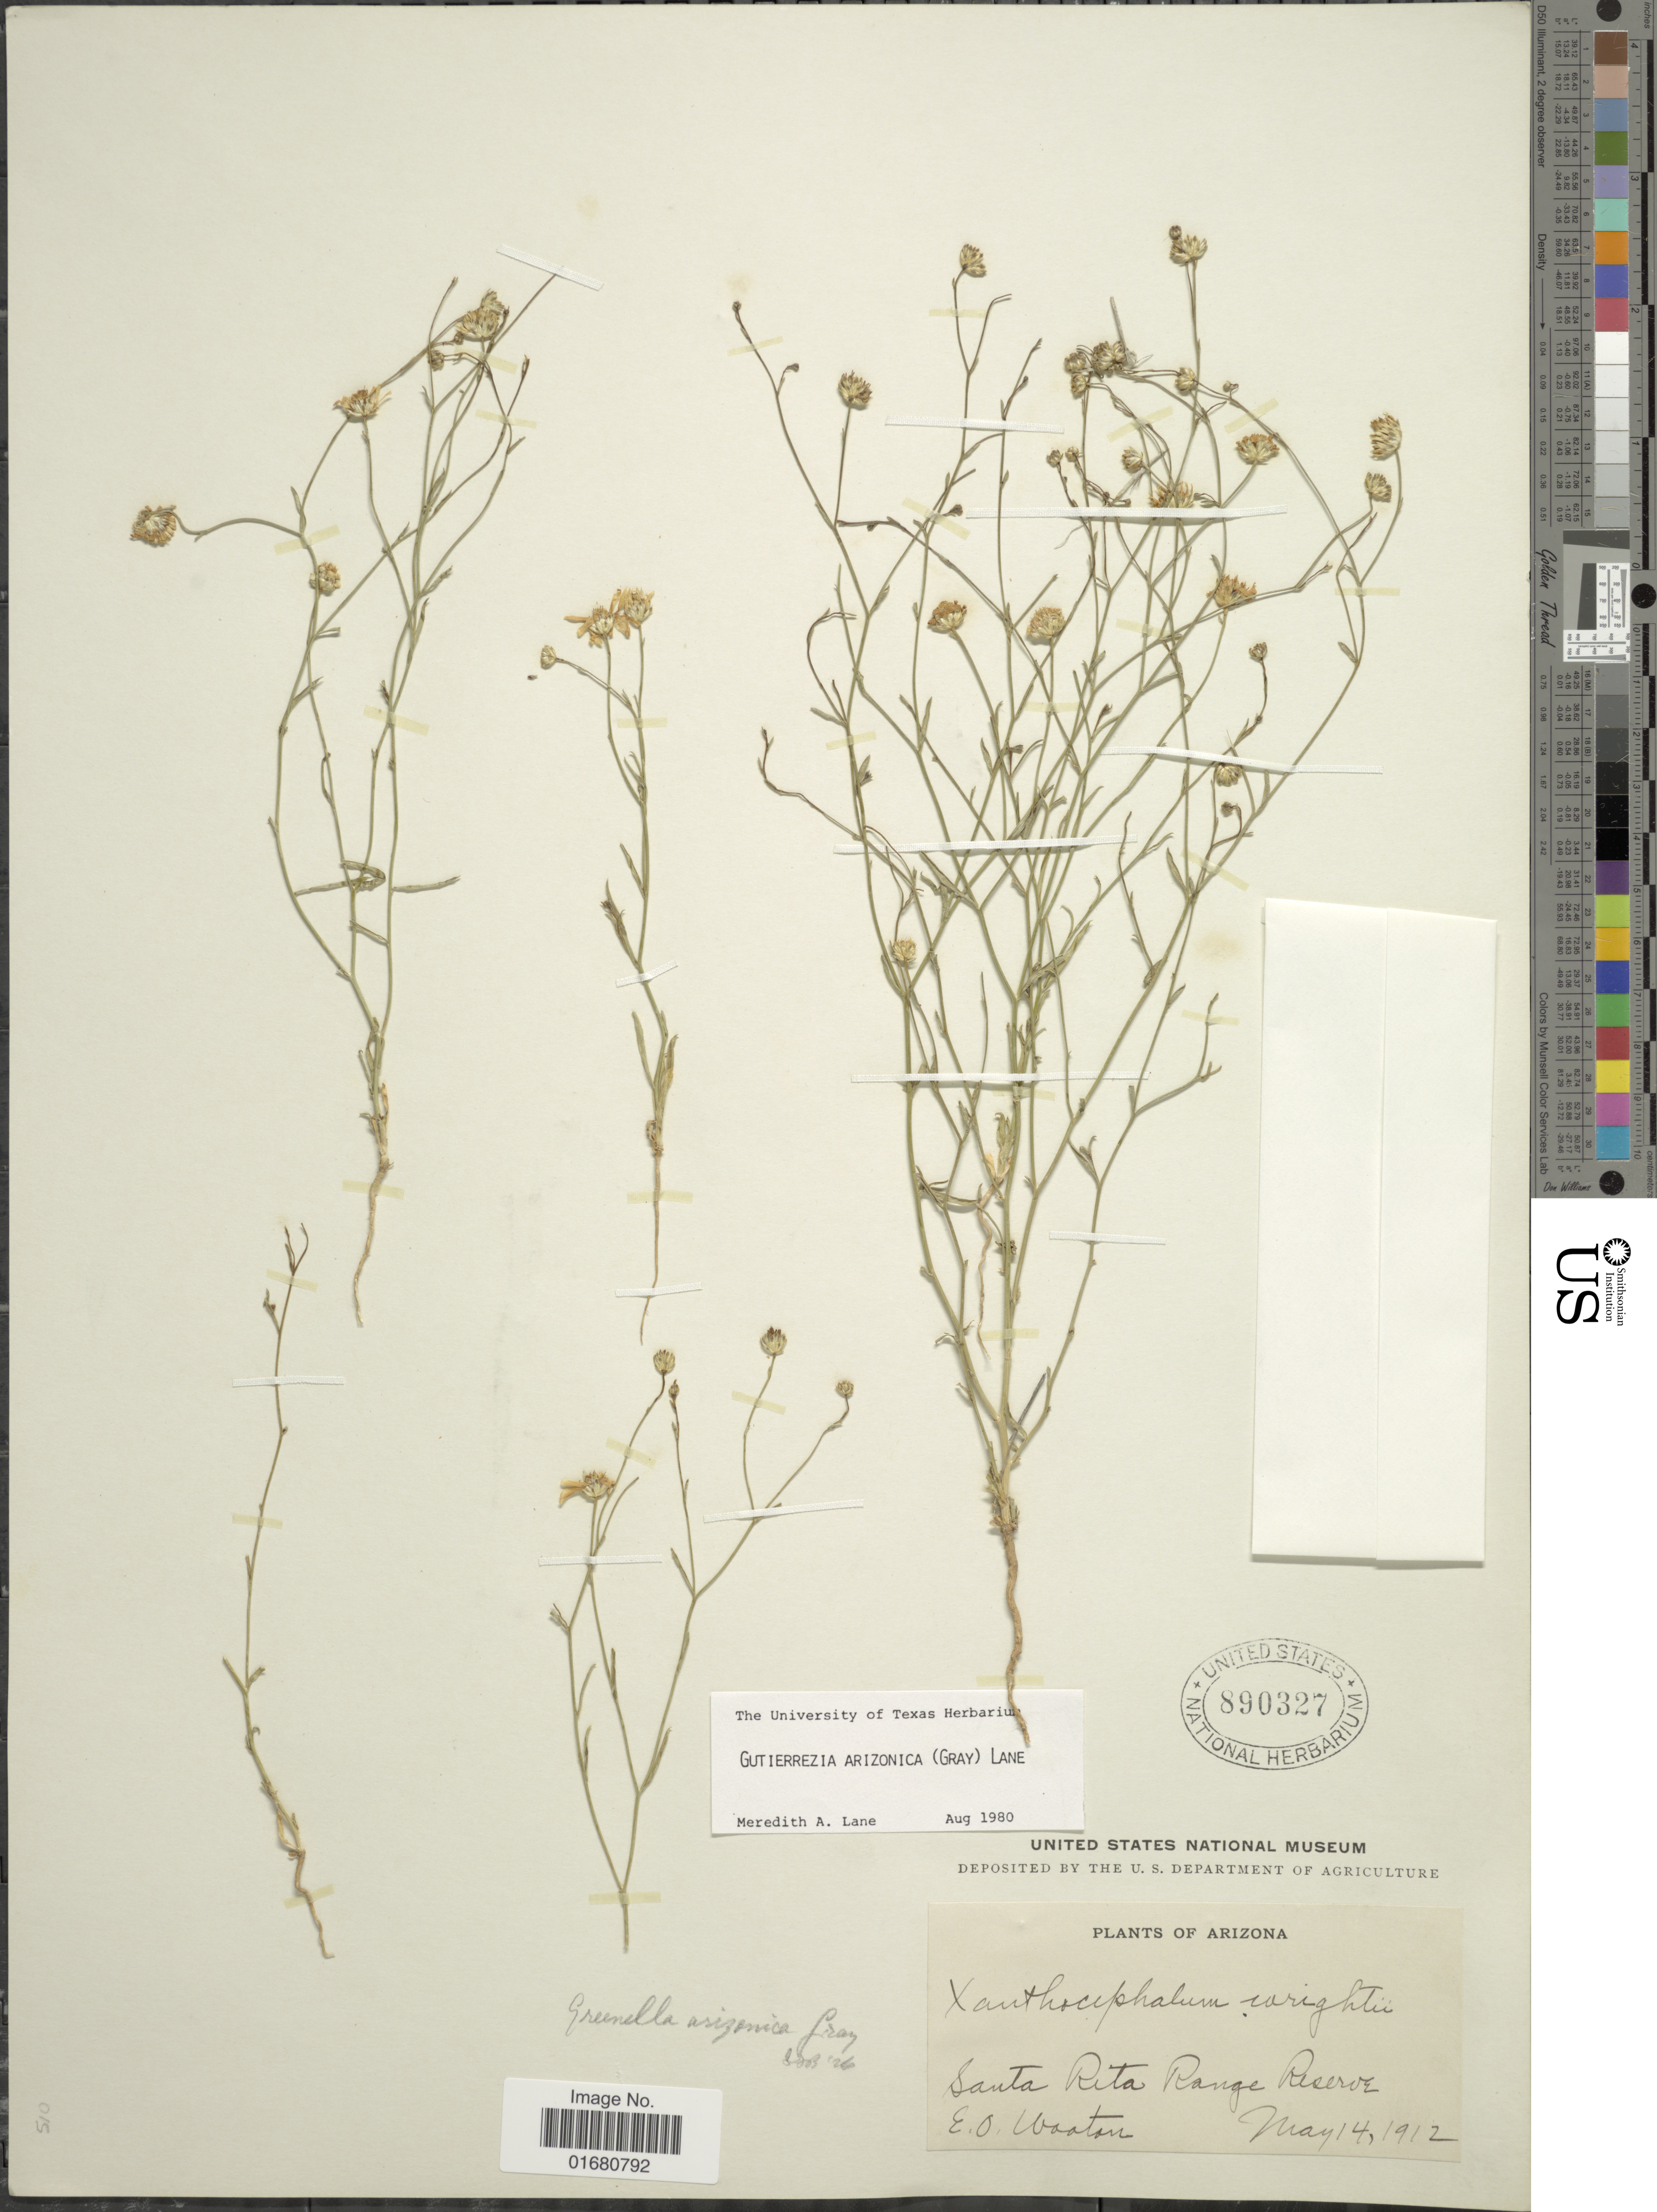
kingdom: Plantae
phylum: Tracheophyta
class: Magnoliopsida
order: Asterales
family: Asteraceae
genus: Gutierrezia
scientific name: Gutierrezia arizonica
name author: (A. Gray) M.A. Lane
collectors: E. O. Wooton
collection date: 1912-05-14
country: United States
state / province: Arizona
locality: Santa Rita Range Reserve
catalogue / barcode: US 890327